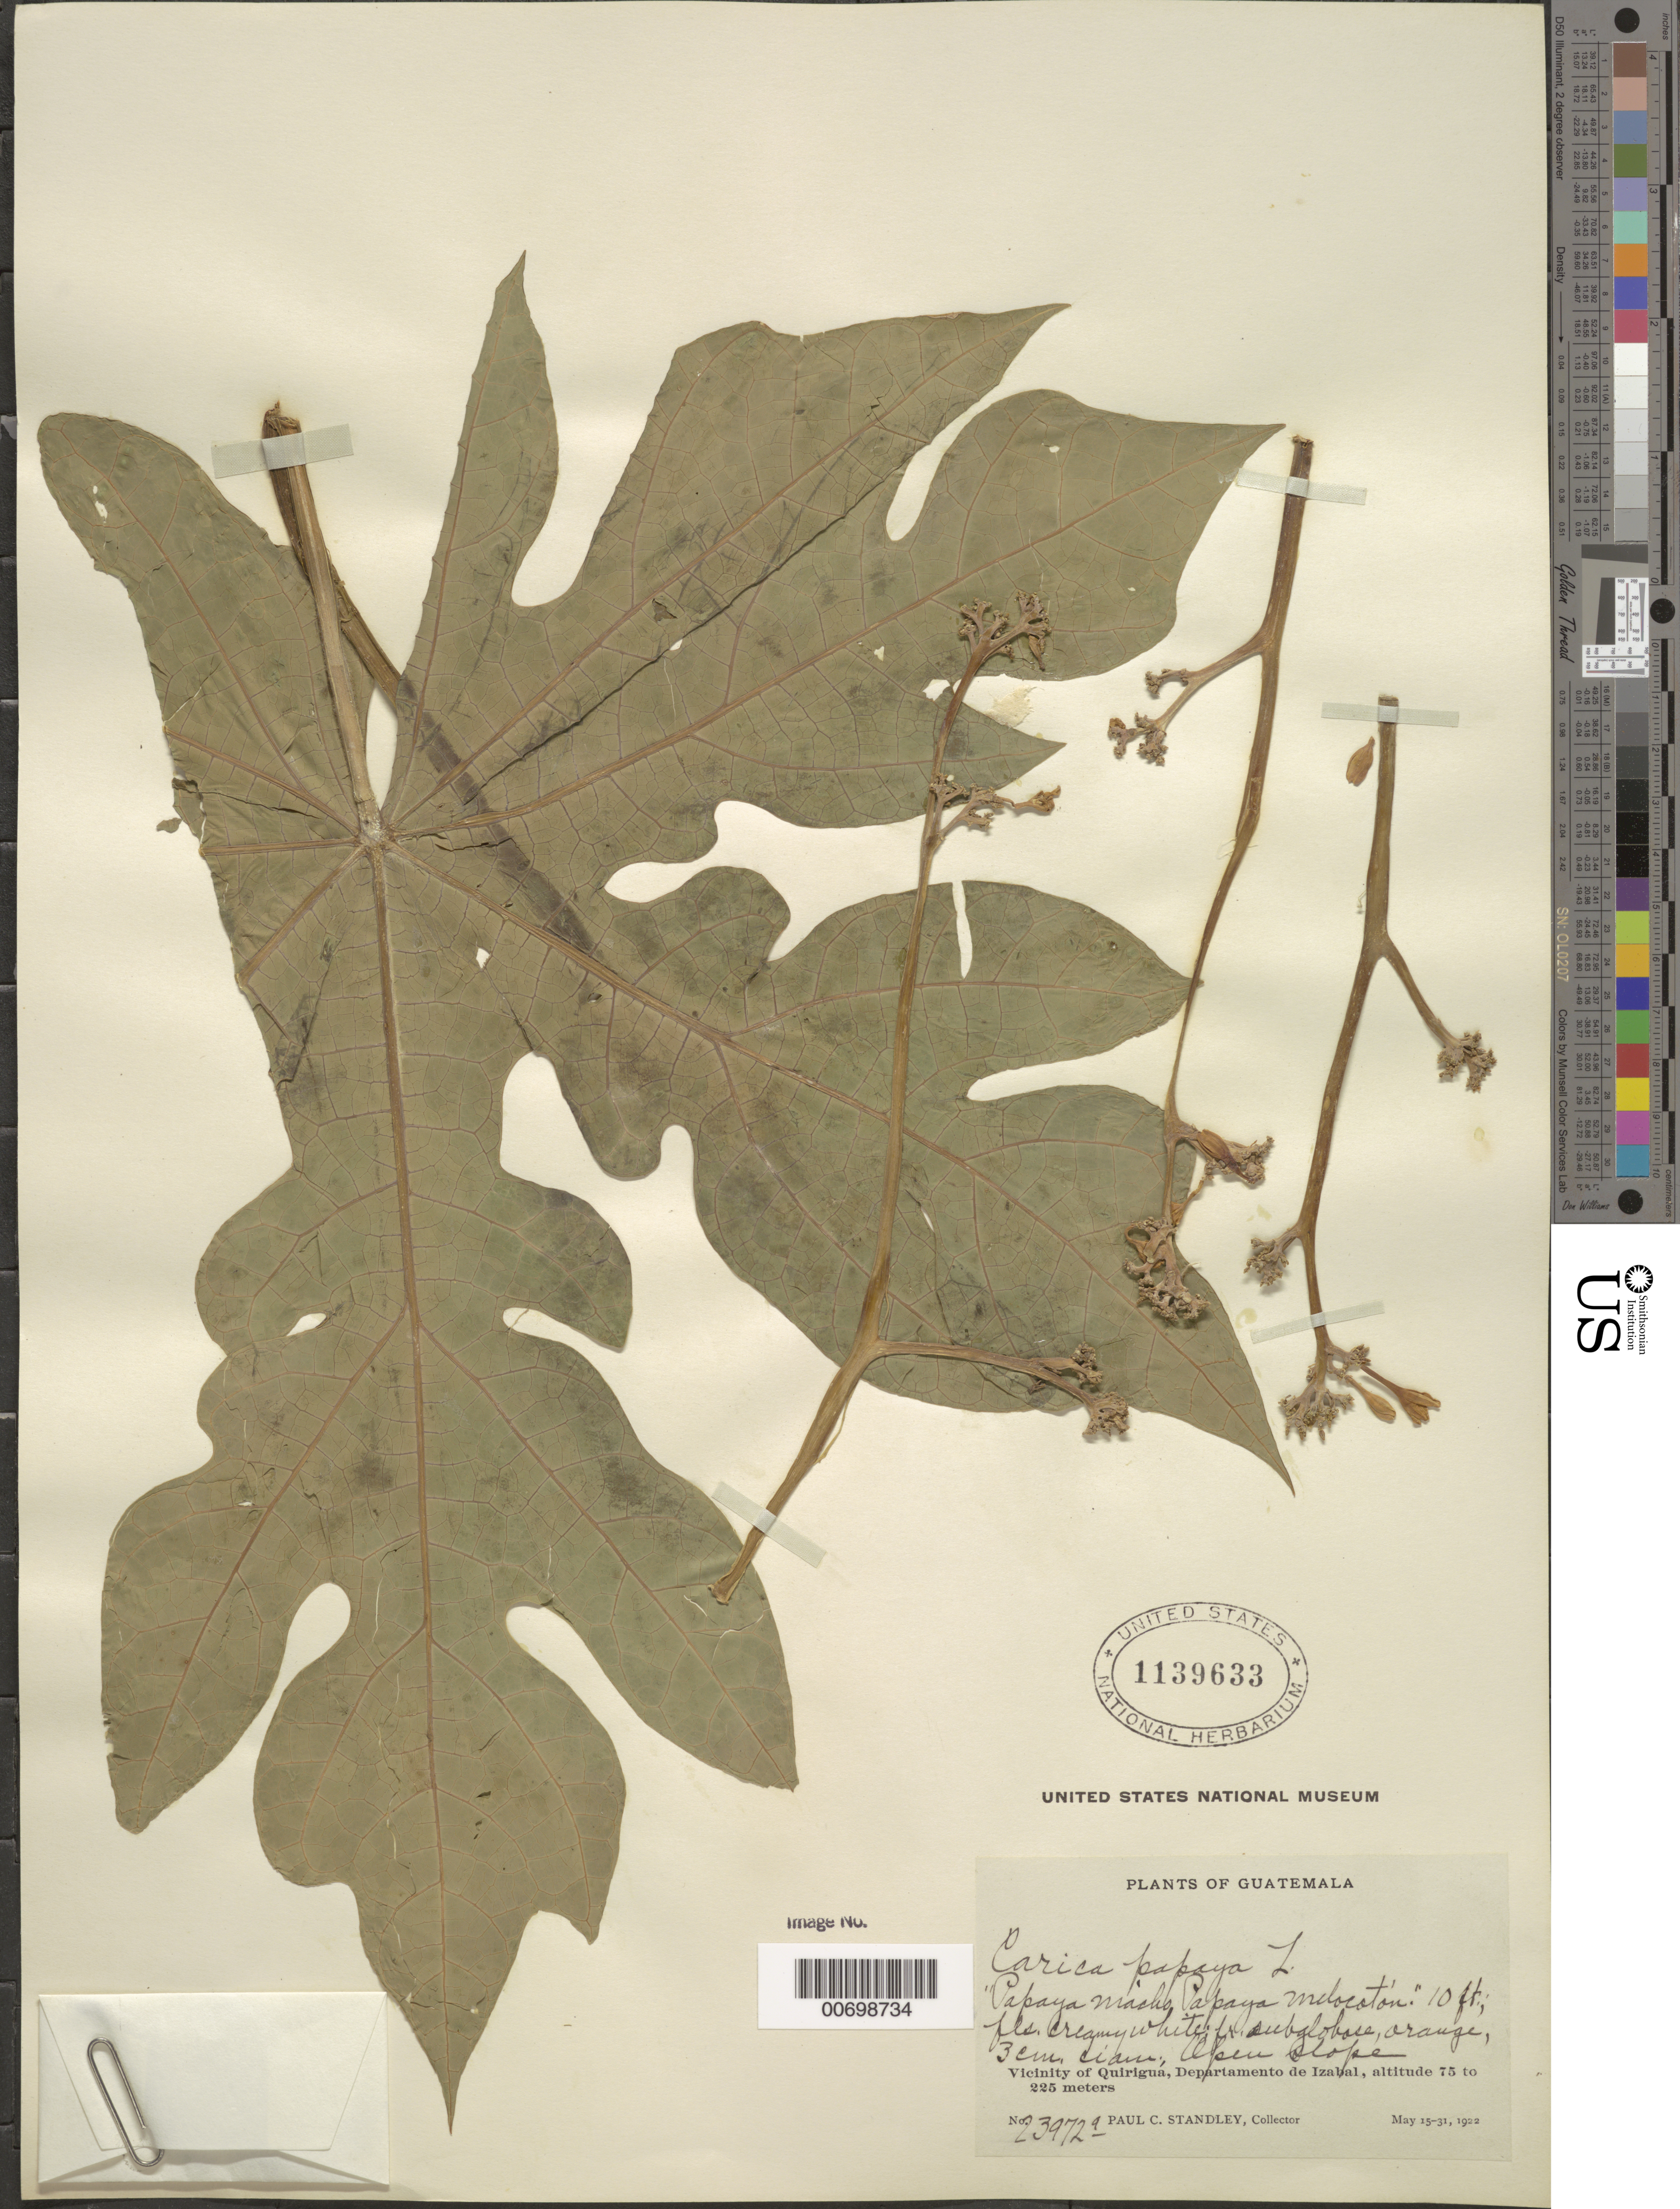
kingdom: Plantae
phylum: Tracheophyta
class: Magnoliopsida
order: Brassicales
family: Caricaceae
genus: Carica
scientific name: Carica papaya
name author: L.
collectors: P. C. Standley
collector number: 23972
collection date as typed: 13 May 1922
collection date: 1922-05-13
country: Guatemala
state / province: Izabal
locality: Vicinity of Quirigua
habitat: Open slope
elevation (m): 75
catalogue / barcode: US 1139633